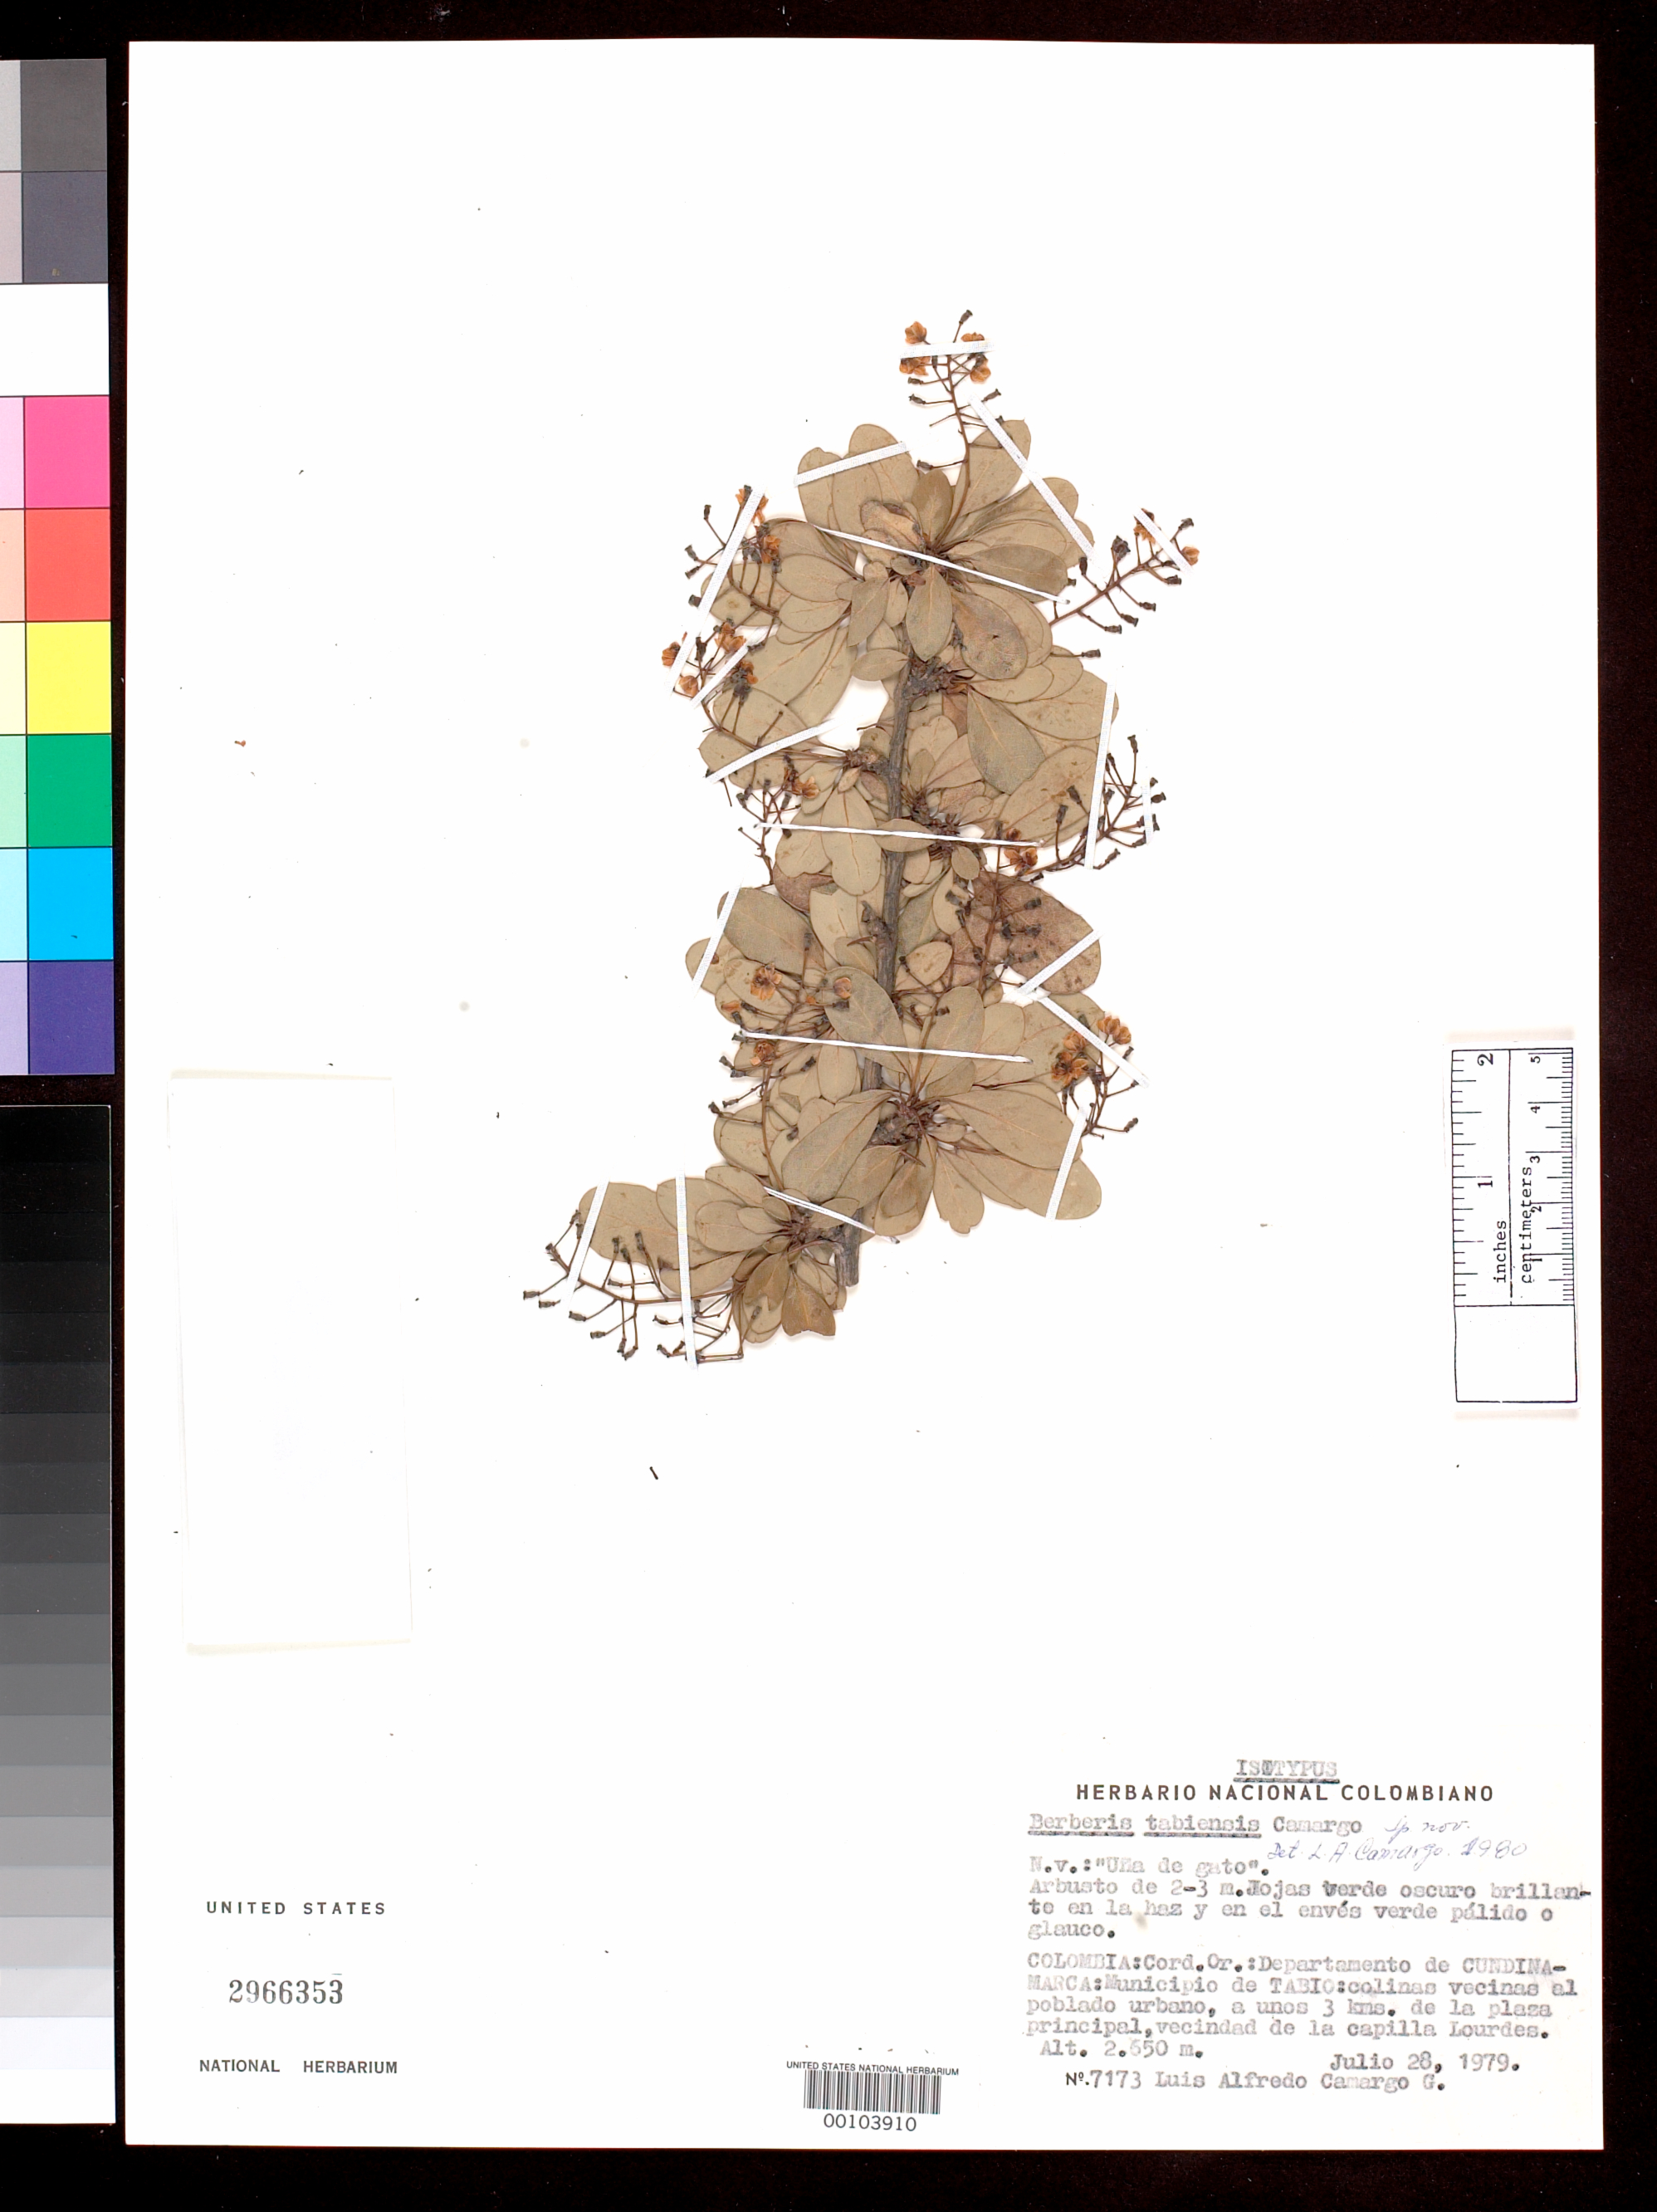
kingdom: Plantae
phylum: Tracheophyta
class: Magnoliopsida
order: Ranunculales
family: Berberidaceae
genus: Berberis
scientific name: Berberis tabiensis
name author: L.A. Camargo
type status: Isotype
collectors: L. A. Camargo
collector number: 7173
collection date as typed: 28 Jul 1979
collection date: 1979-07-28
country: Colombia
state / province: Cundinamarca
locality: Tabio.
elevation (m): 2650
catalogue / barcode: US 2966353